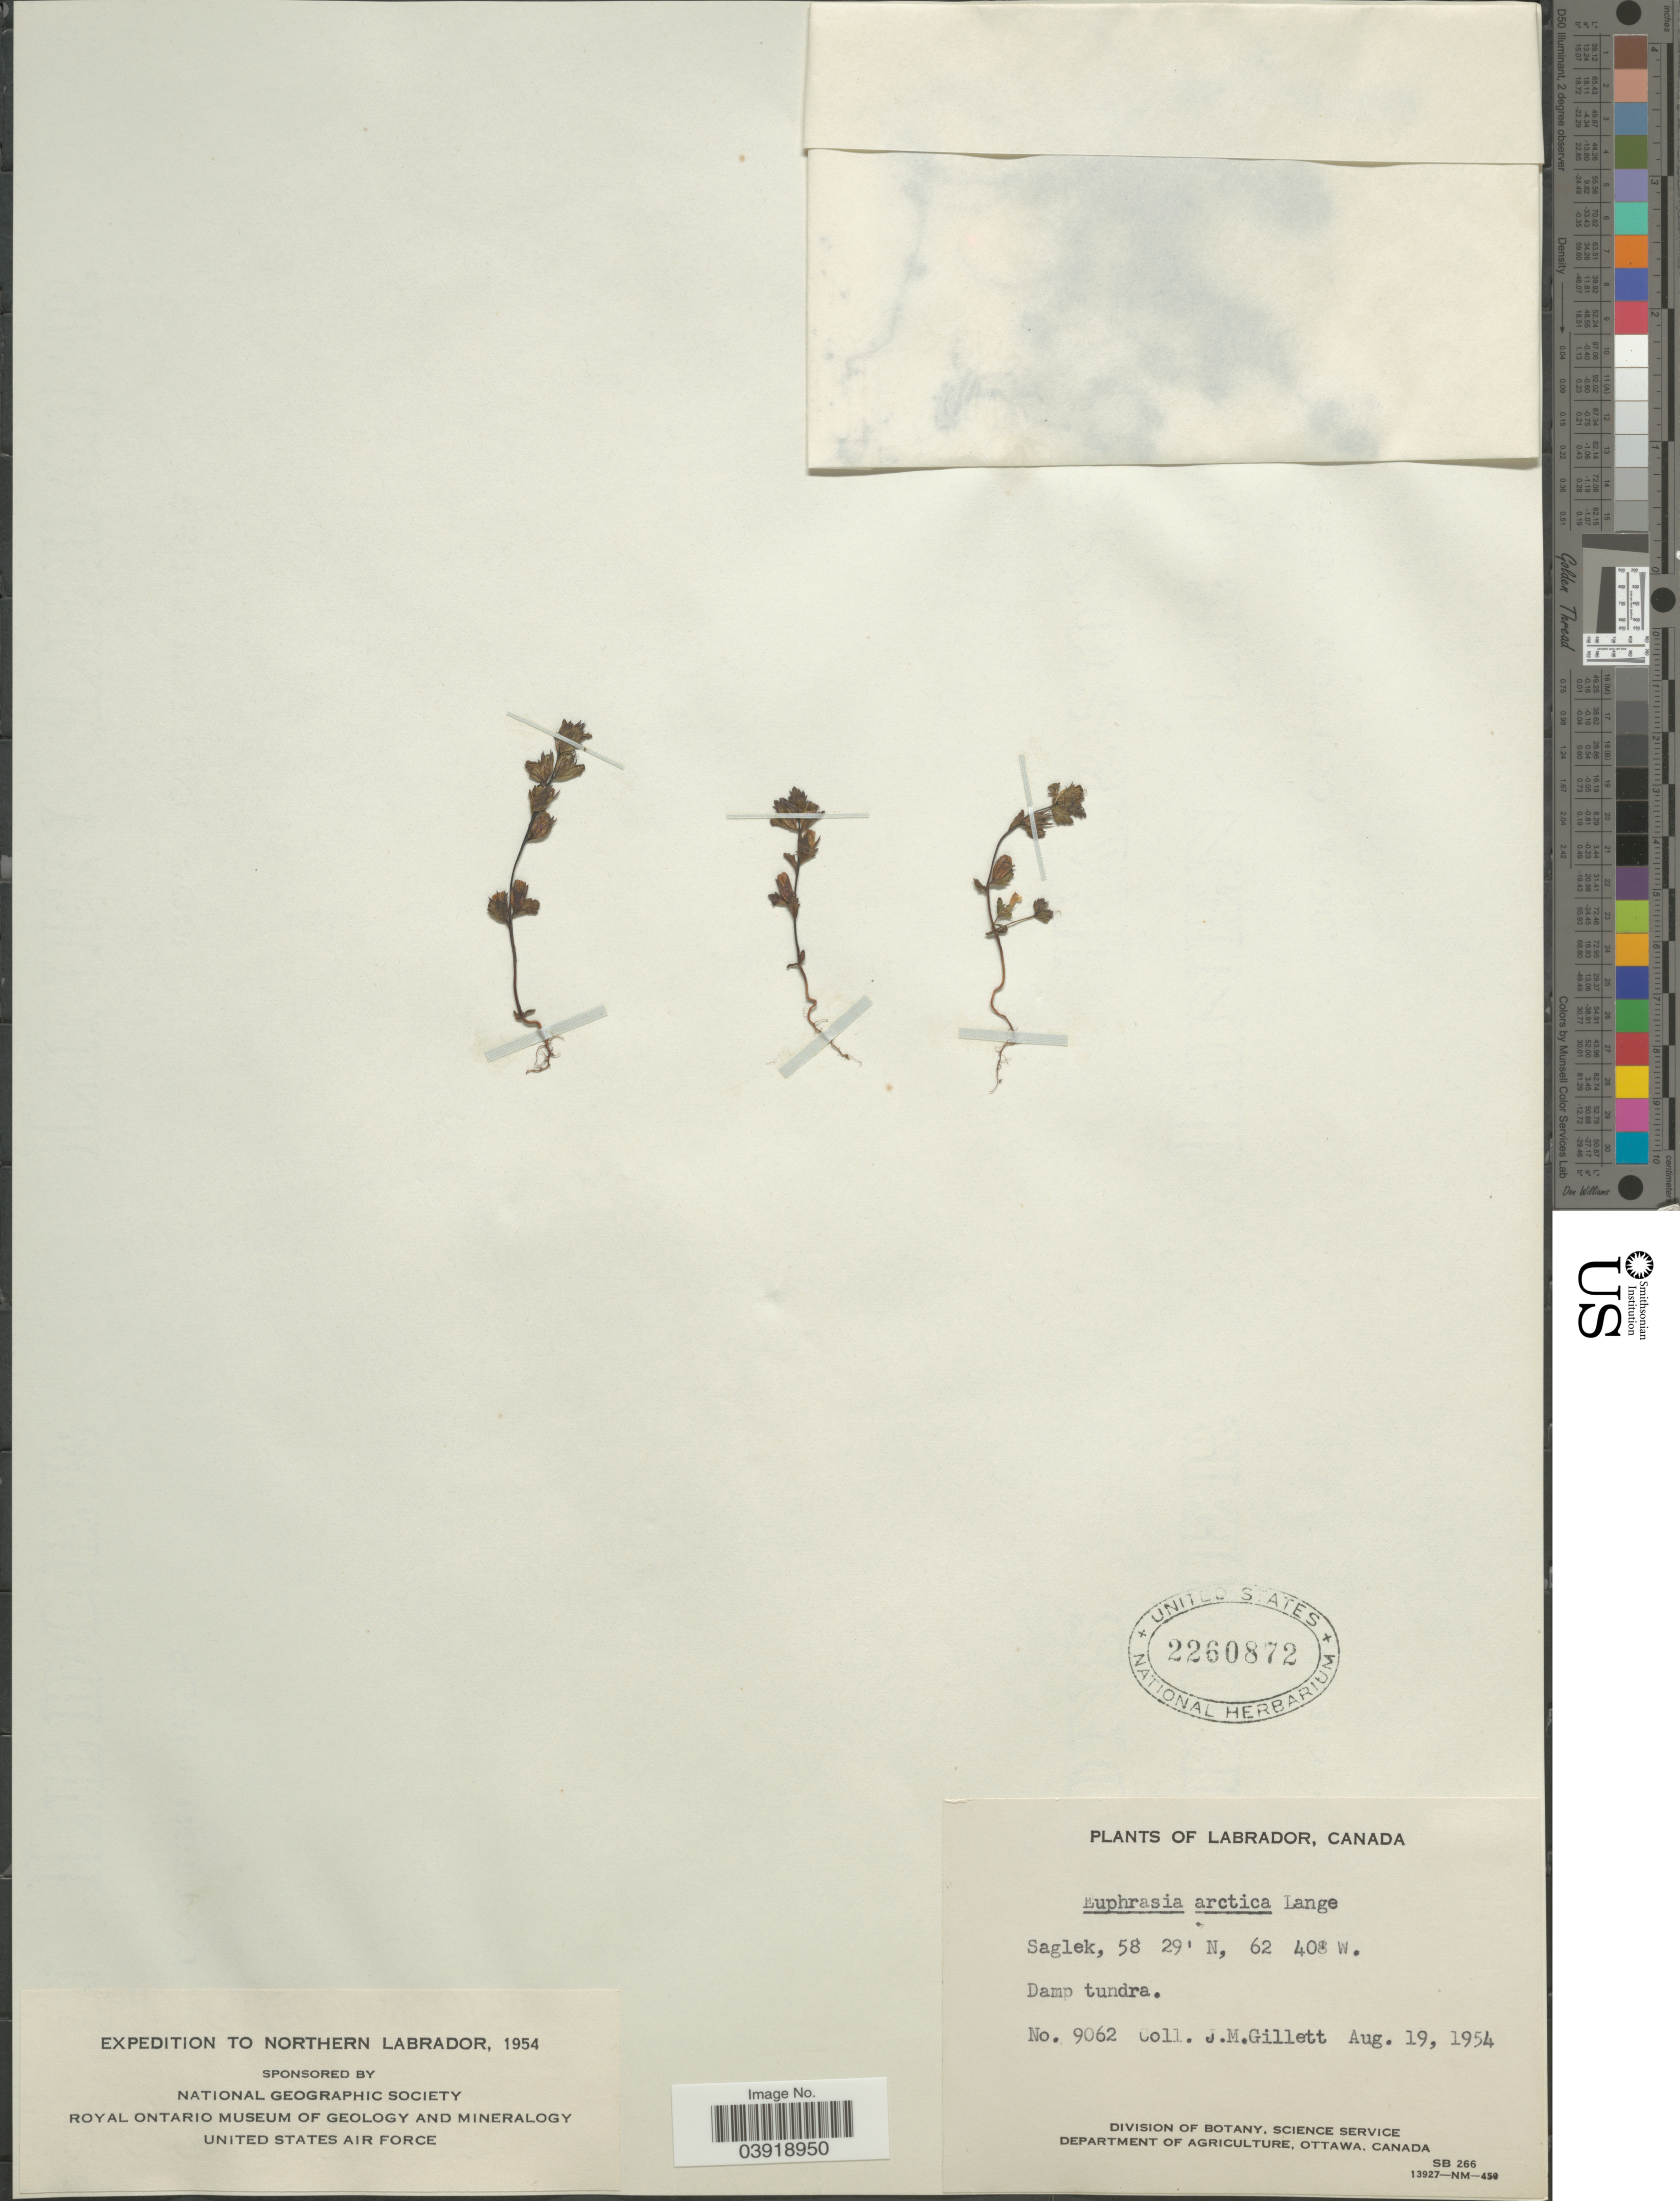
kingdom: Plantae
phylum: Tracheophyta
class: Magnoliopsida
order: Lamiales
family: Orobanchaceae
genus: Euphrasia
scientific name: Euphrasia arctica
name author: Lange ex Rostrup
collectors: J. M. Gillett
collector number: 9062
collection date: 1954-08-19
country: Canada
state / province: Newfoundland and Labrador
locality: Northern Labrador. Saglek.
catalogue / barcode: US 2260872